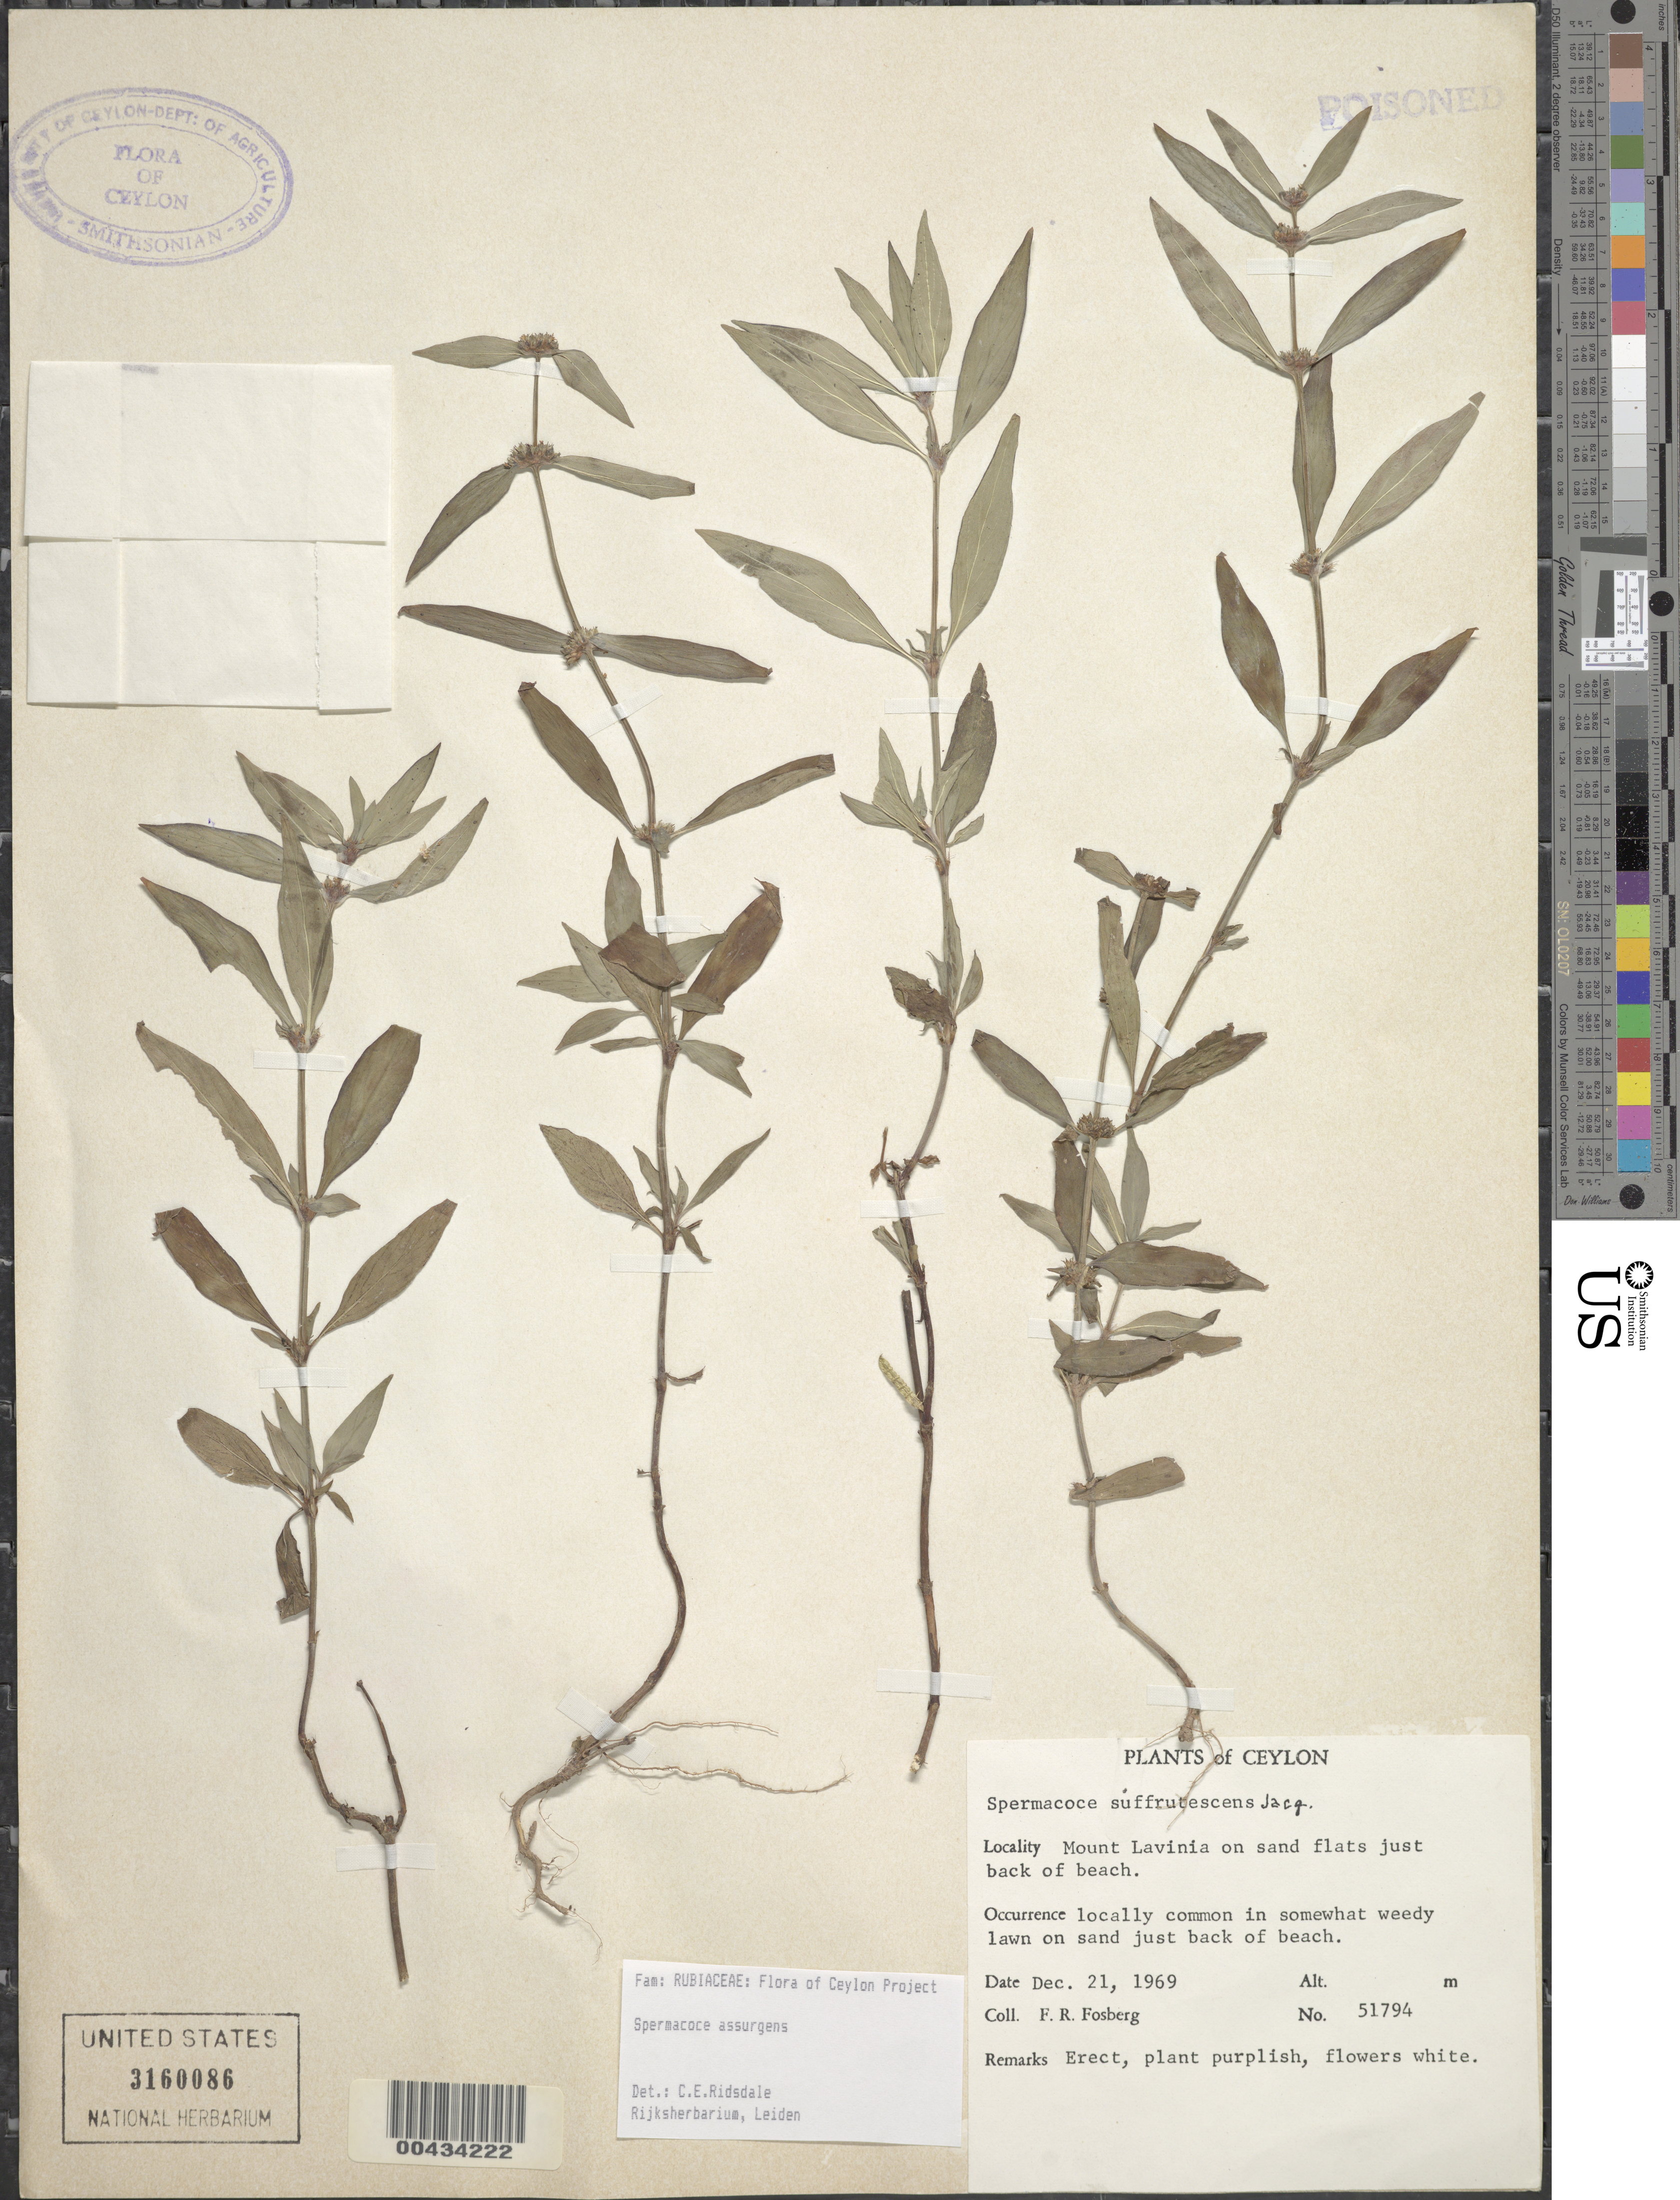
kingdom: Plantae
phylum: Tracheophyta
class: Magnoliopsida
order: Gentianales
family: Rubiaceae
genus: Spermacoce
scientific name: Spermacoce assurgens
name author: Ruiz & Pav.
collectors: F. R. Fosberg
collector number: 51794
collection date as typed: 21 Dec 1969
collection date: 1969-12-21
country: Sri Lanka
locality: Mount Lavinia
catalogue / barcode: US 3160086